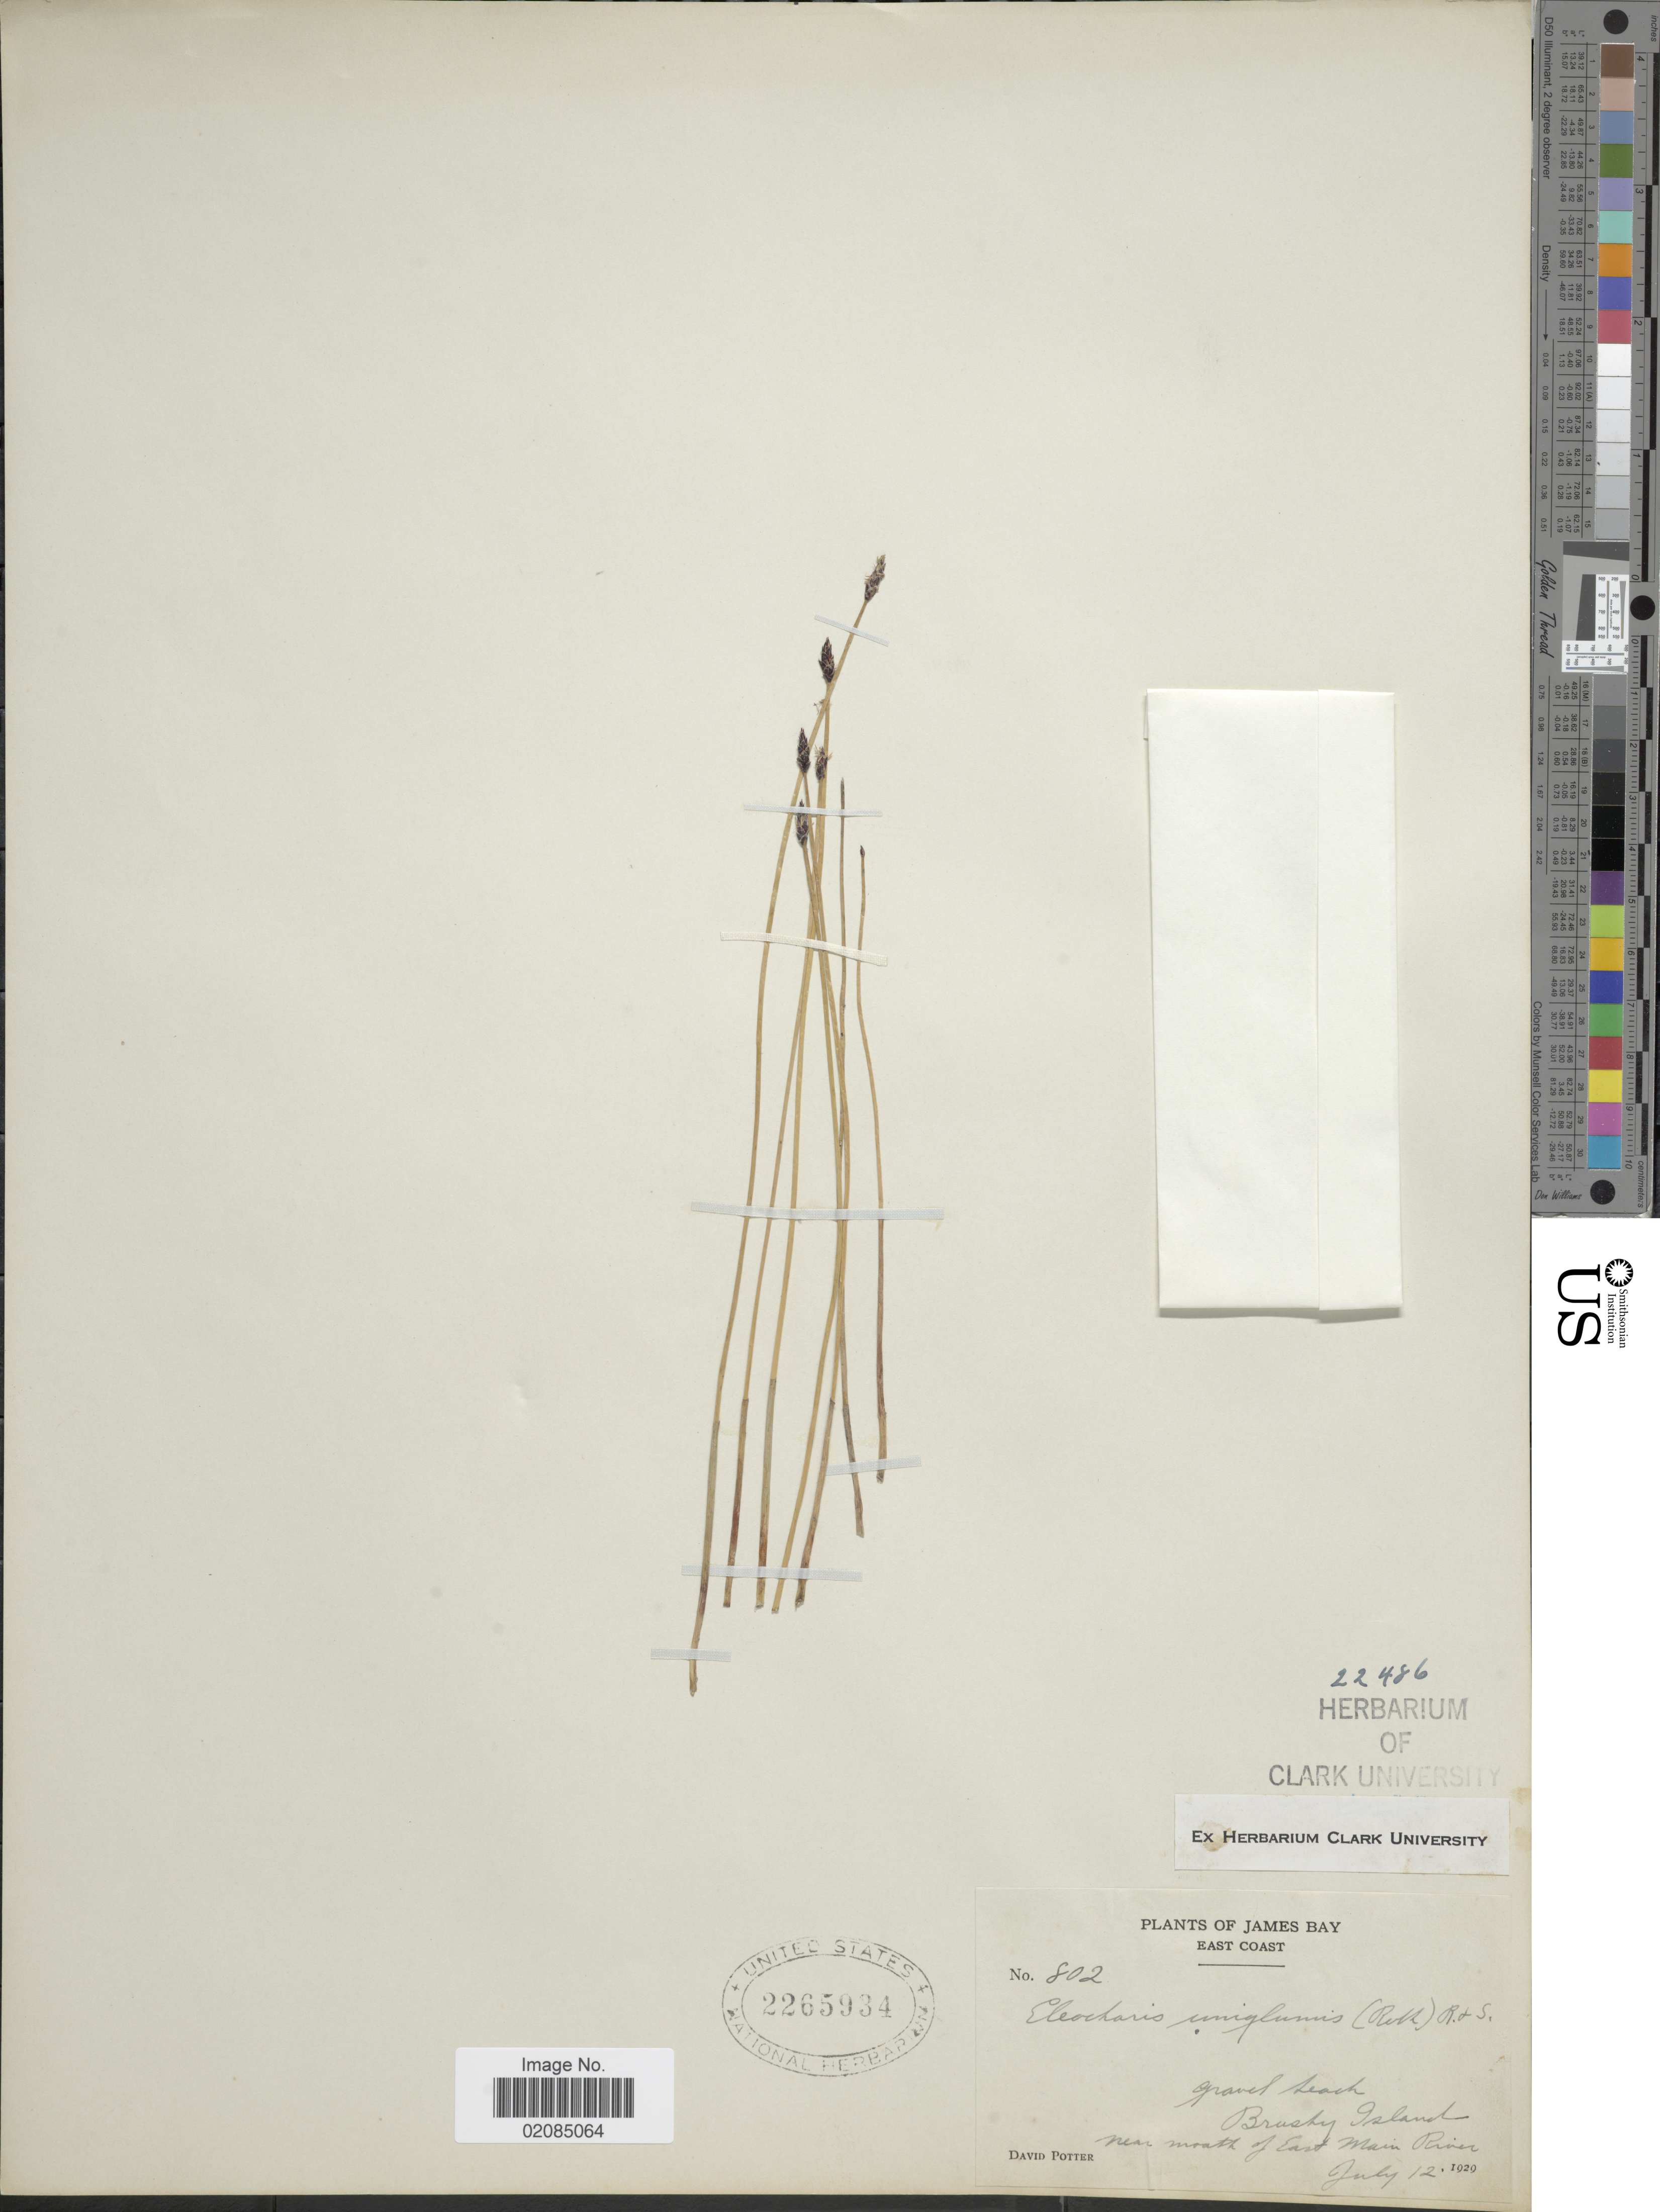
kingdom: Plantae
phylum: Tracheophyta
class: Liliopsida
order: Poales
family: Cyperaceae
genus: Eleocharis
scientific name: Eleocharis uniglumis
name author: (Link) Schult.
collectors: D. Potter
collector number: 802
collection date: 1929-07-12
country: Canada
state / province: British Columbia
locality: James Bay, East Coast, Brushy Island, near mouth of East Main River.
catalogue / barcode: US 2265934